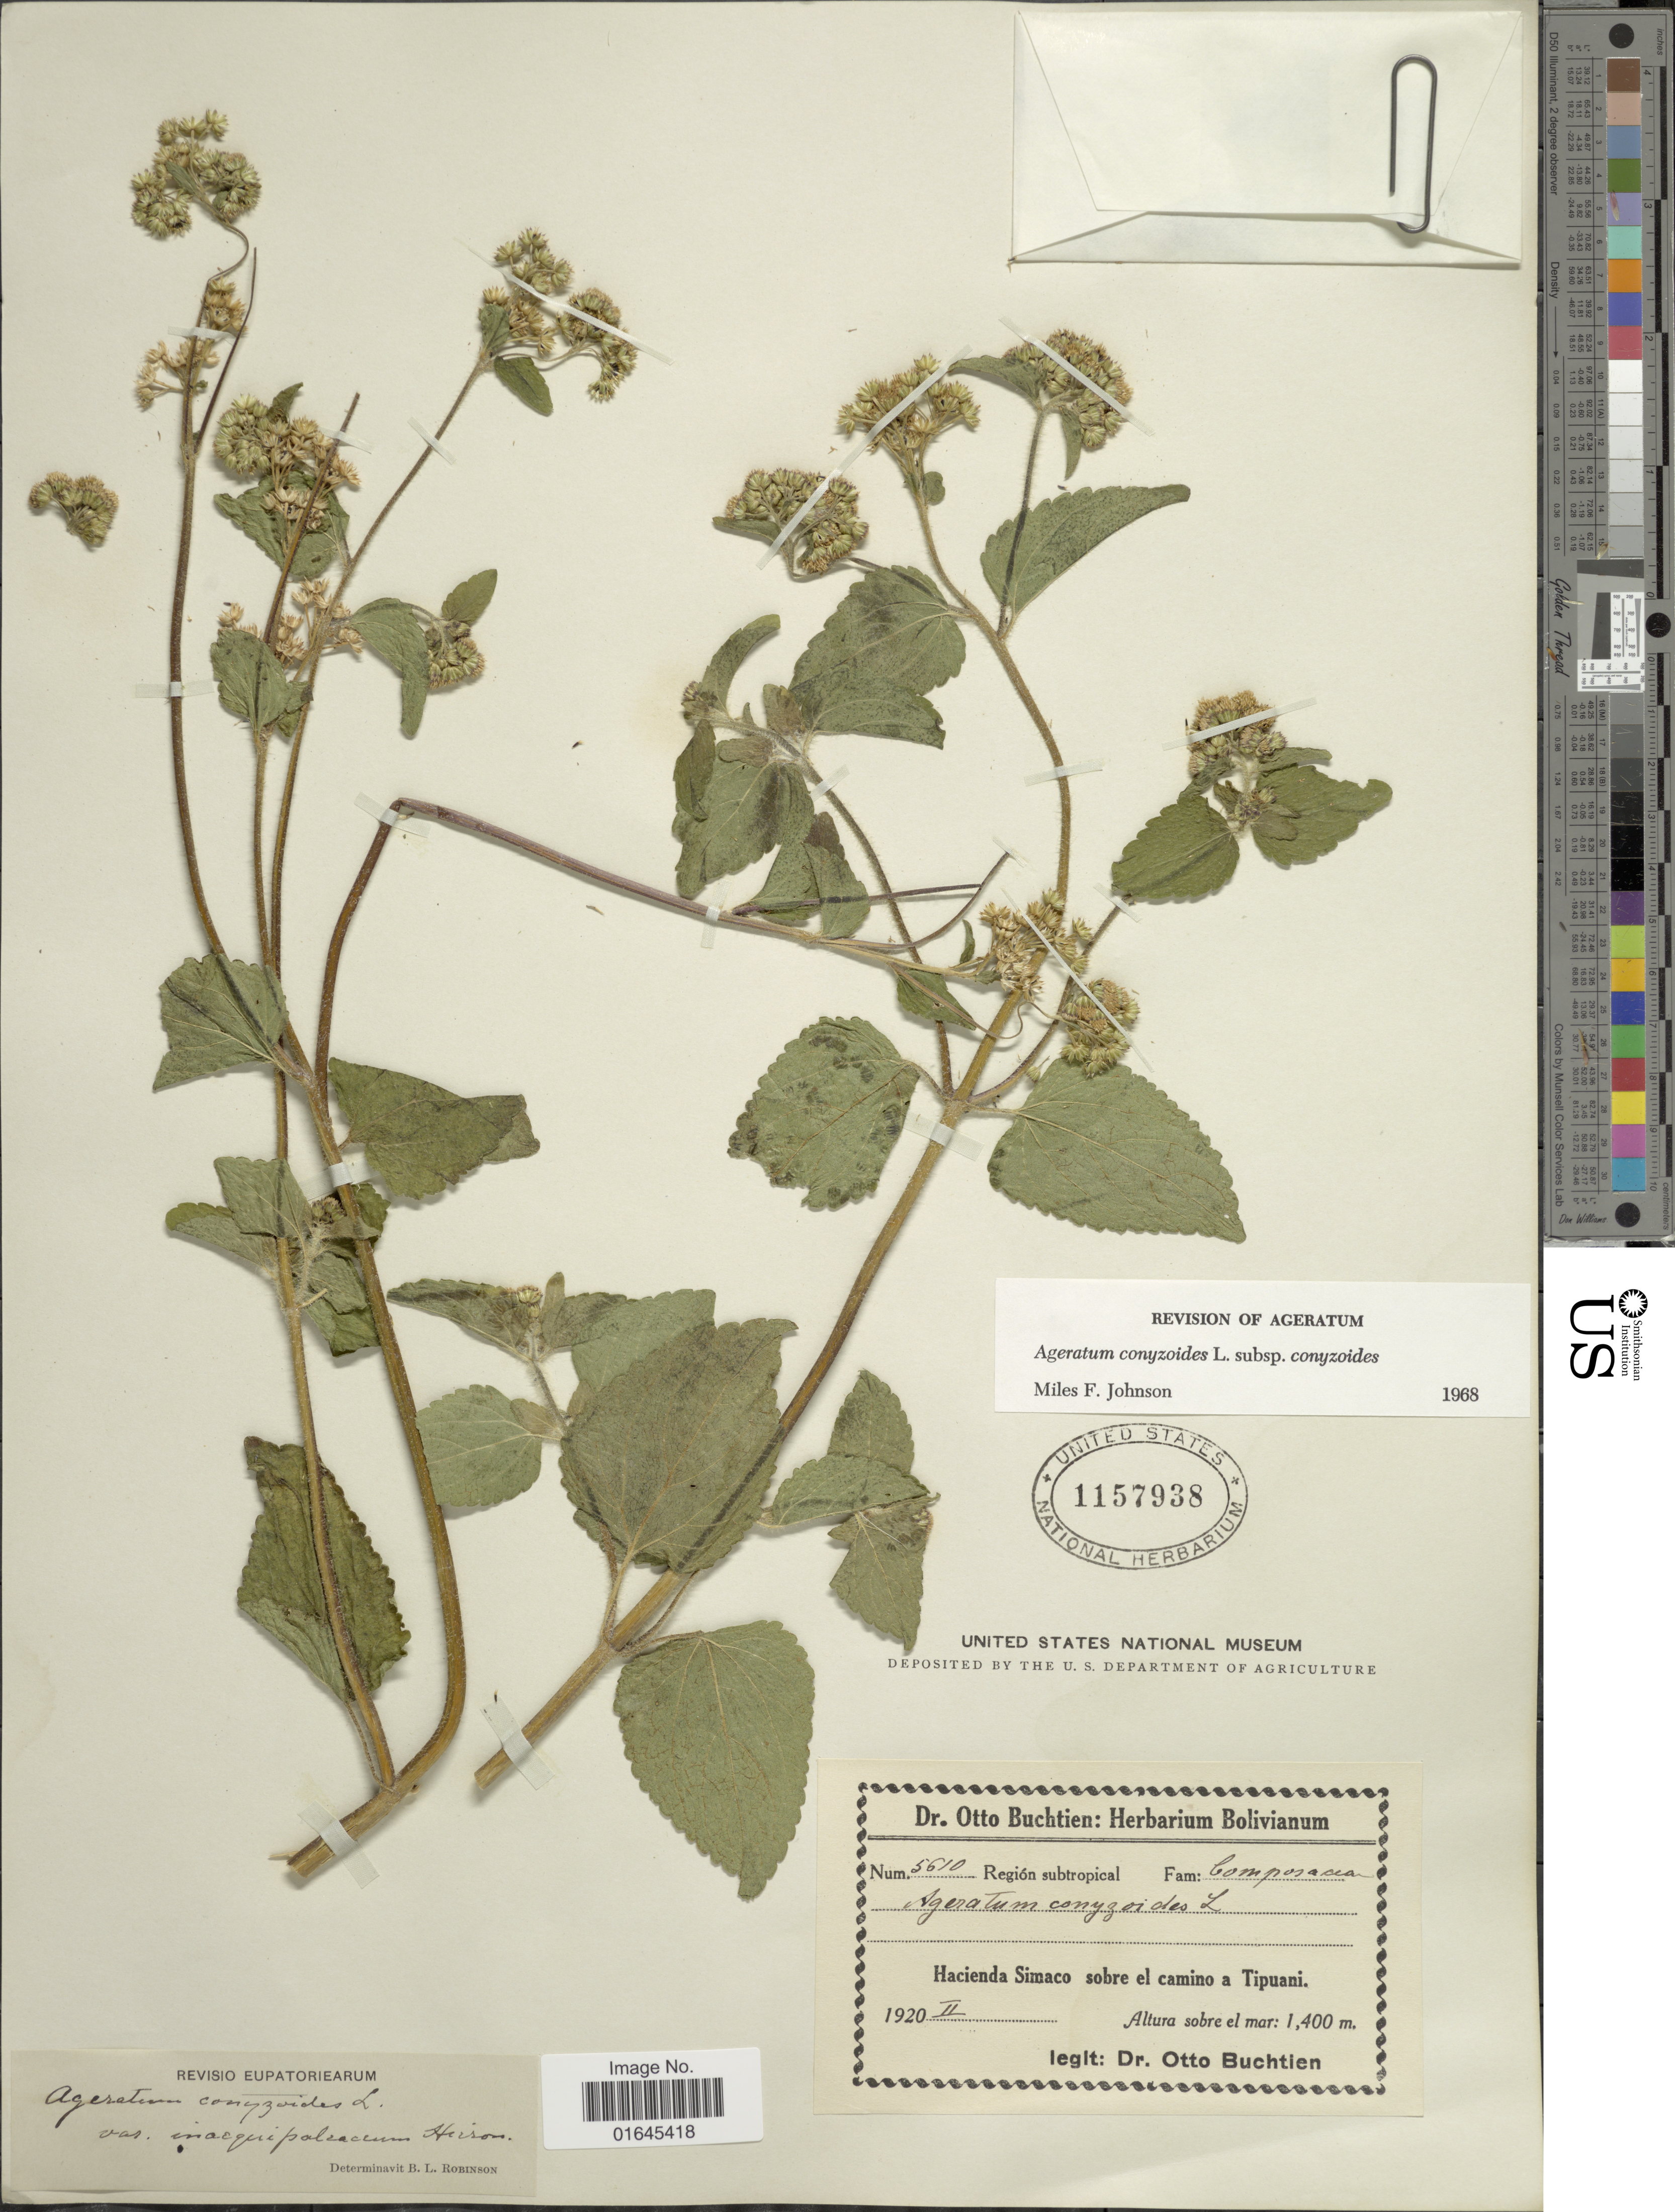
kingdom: Plantae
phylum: Tracheophyta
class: Magnoliopsida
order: Asterales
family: Asteraceae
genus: Ageratum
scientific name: Ageratum conyzoides subsp. conyzoides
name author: L.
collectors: O. Buchtien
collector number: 5610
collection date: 1920-02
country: Bolivia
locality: Región subtropical, Hacienda Simaco sobre el camino a Tipuani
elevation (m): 1400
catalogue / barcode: US 1157938